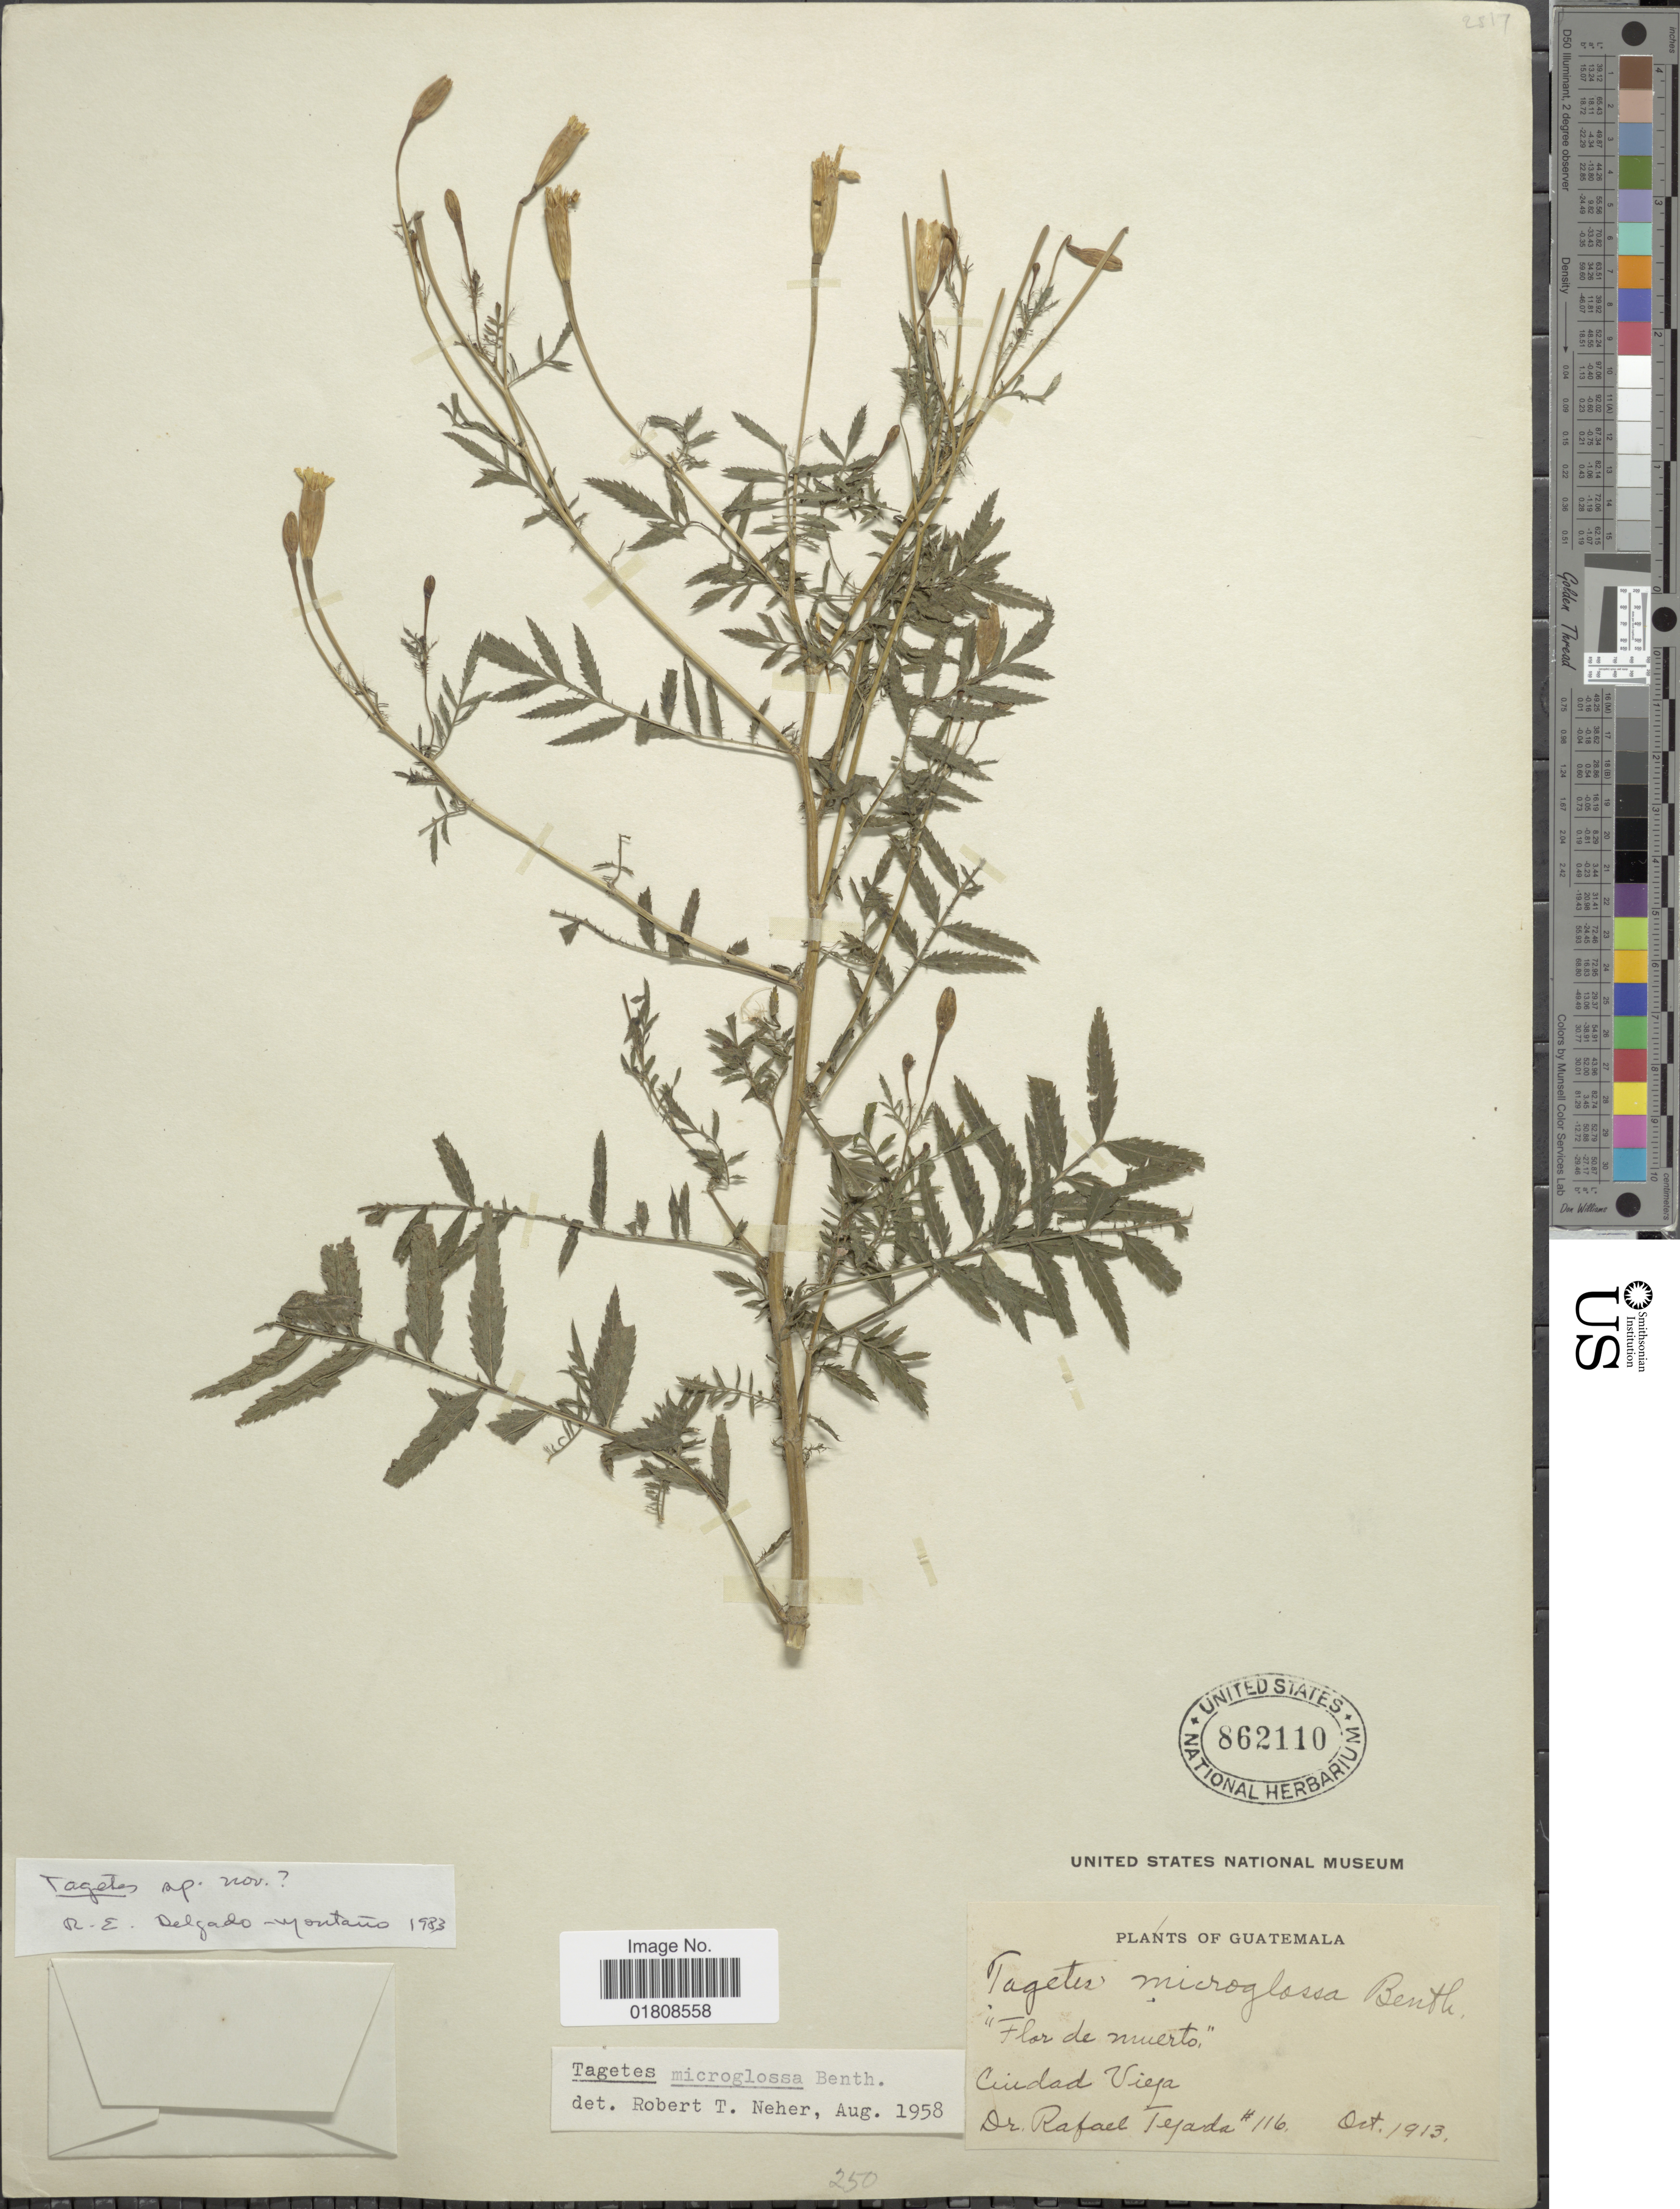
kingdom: Plantae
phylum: Tracheophyta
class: Magnoliopsida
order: Asterales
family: Asteraceae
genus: Tagetes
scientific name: Tagetes sp.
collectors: R. Tejada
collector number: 116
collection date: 1913-10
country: Guatemala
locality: Ciudad Vieja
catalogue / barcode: US 862110